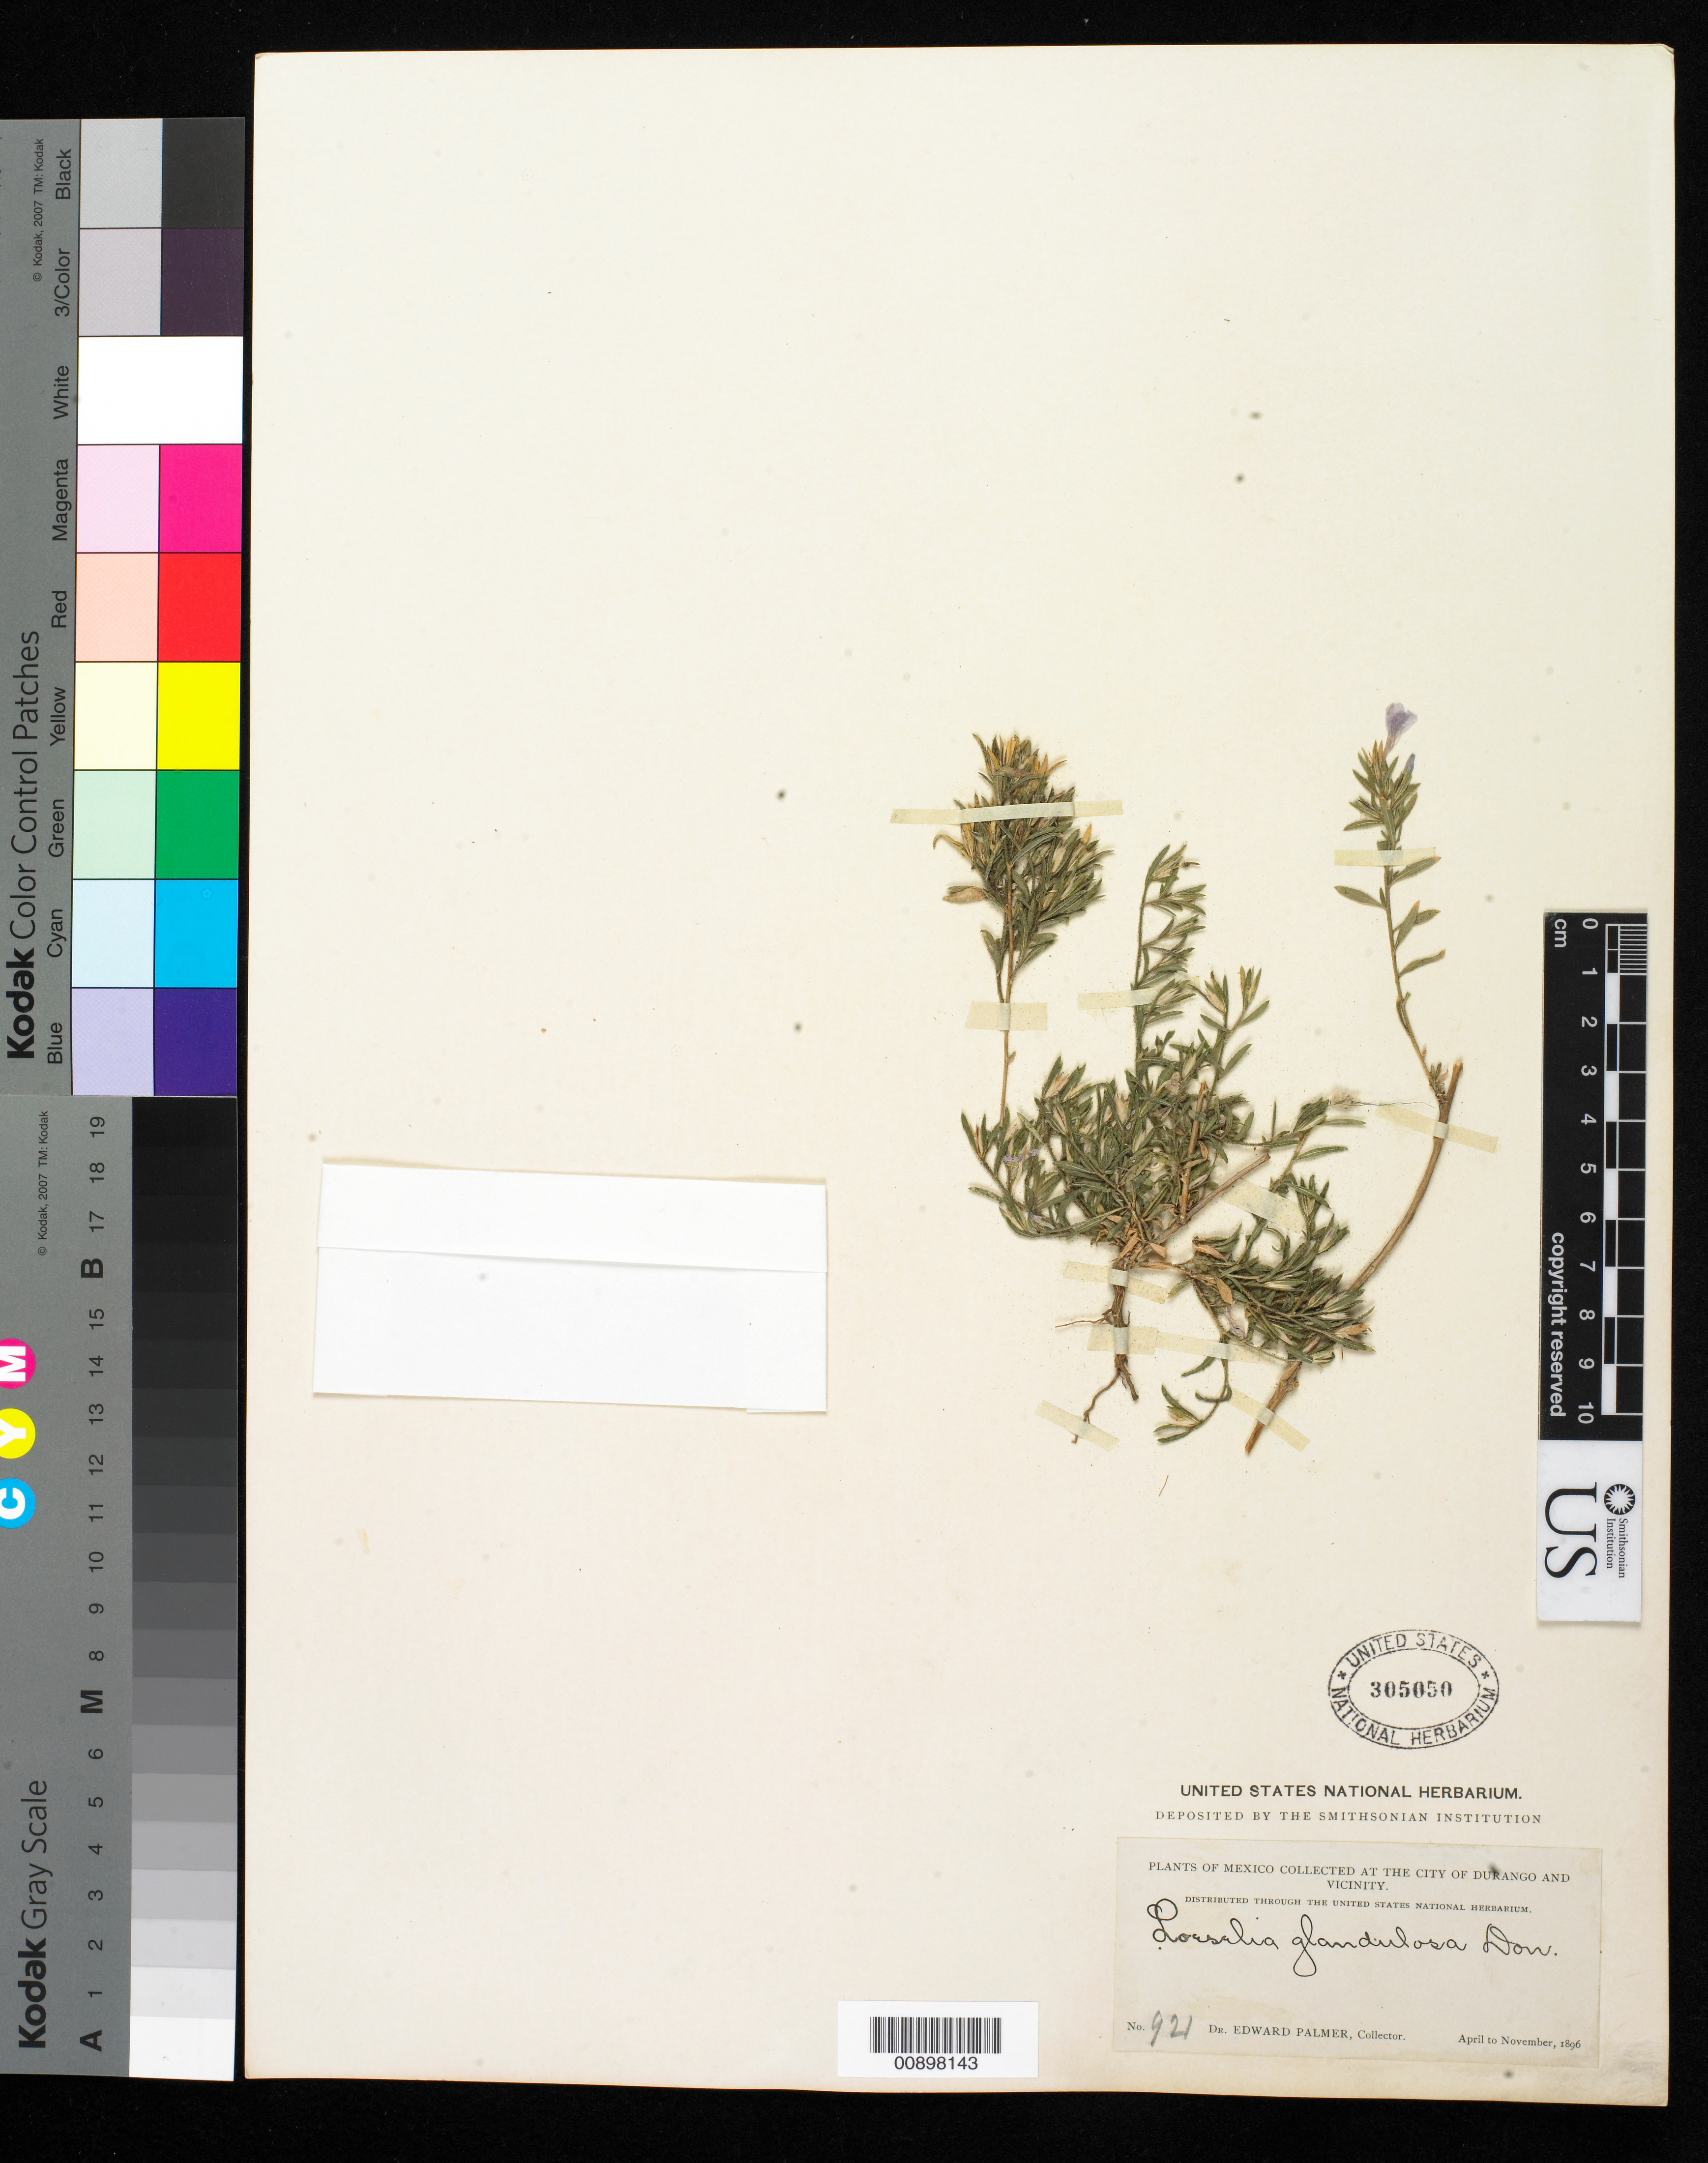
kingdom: Plantae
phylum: Tracheophyta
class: Magnoliopsida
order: Ericales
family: Polemoniaceae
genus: Loeselia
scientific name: Loeselia glandulosa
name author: (Cav.) G. Don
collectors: E. Palmer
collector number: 921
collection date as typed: Apr 1896 to -- Nov 1896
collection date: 1896-04/1896-11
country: Mexico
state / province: Durango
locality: City of Durango and vicinity.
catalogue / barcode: US 305050